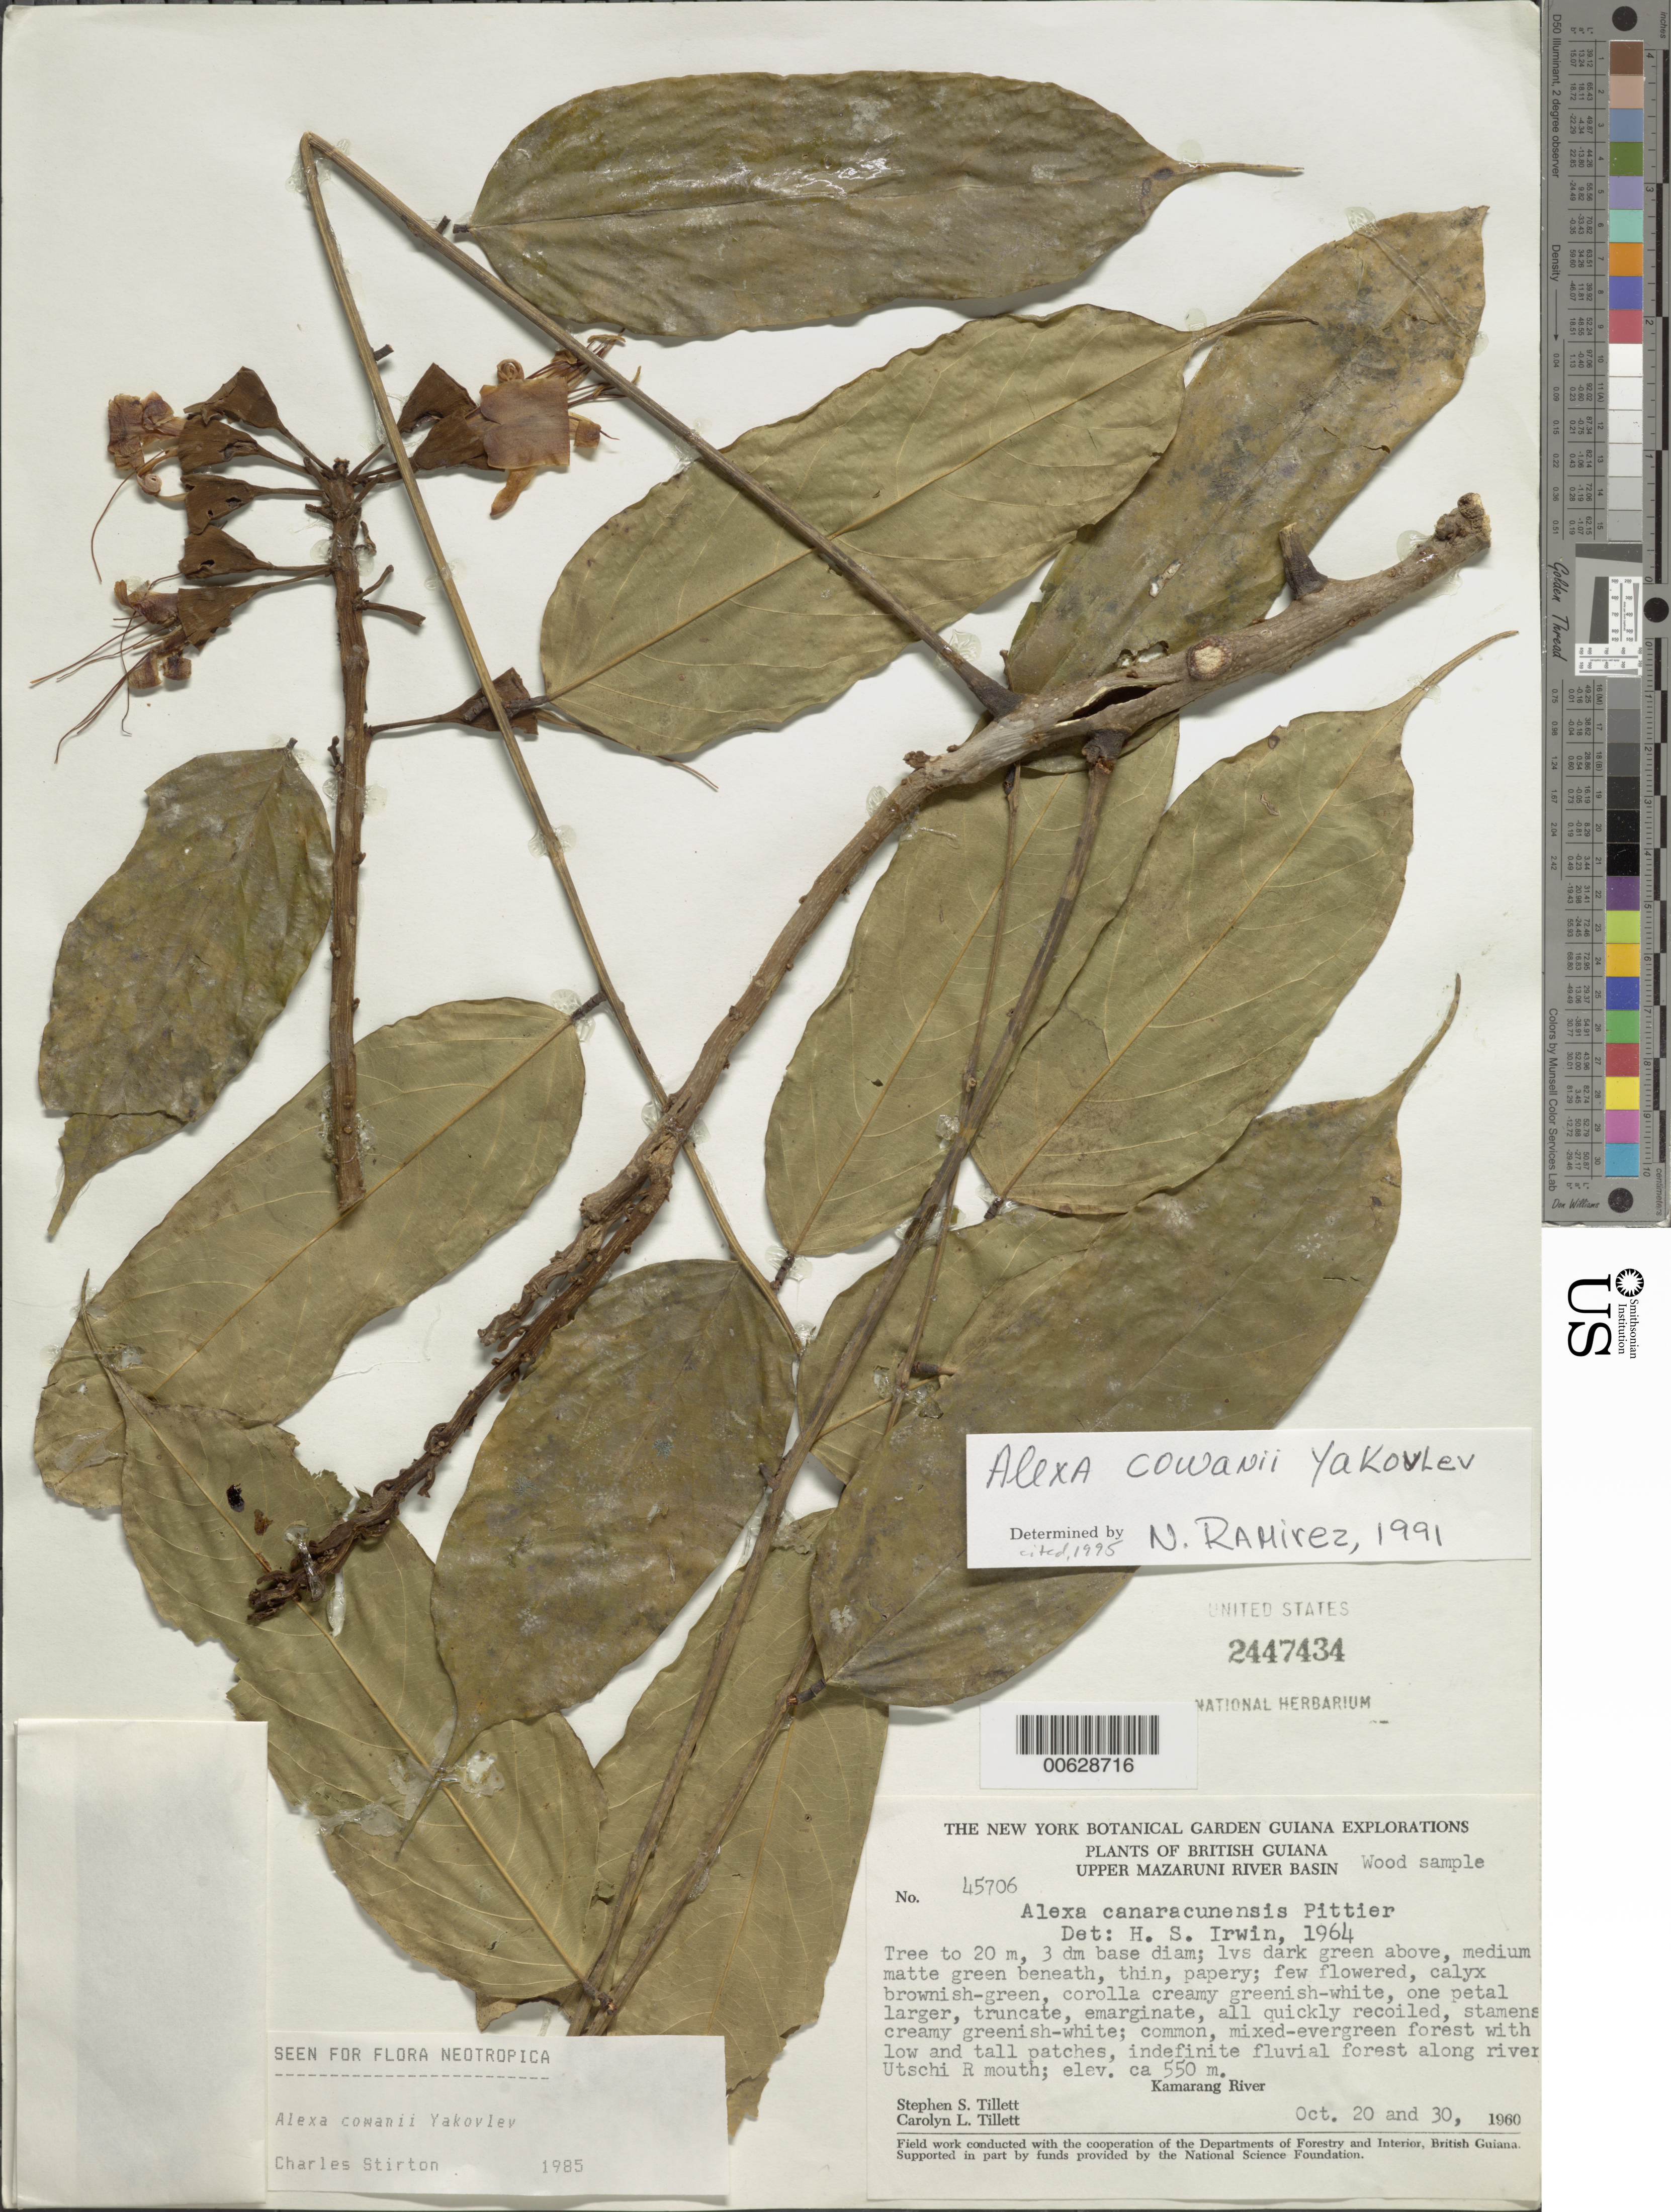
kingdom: Plantae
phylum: Tracheophyta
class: Magnoliopsida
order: Fabales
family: Fabaceae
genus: Alexa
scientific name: Alexa cowanii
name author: Yakovlev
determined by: Ramírez, N.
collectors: S. S. Tillett, C. L. Tillett & R. Boyan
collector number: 45706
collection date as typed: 20-Oct-60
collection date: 1960-10-20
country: Guyana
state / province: Cuyuni-Mazaruni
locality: Upper Mazaruni River Basin, mouth of Utschi River, Kamarang River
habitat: Mixed-evergreen forest with low and tall patches, indefinite fluvial forest along river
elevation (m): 549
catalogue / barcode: US 2447434